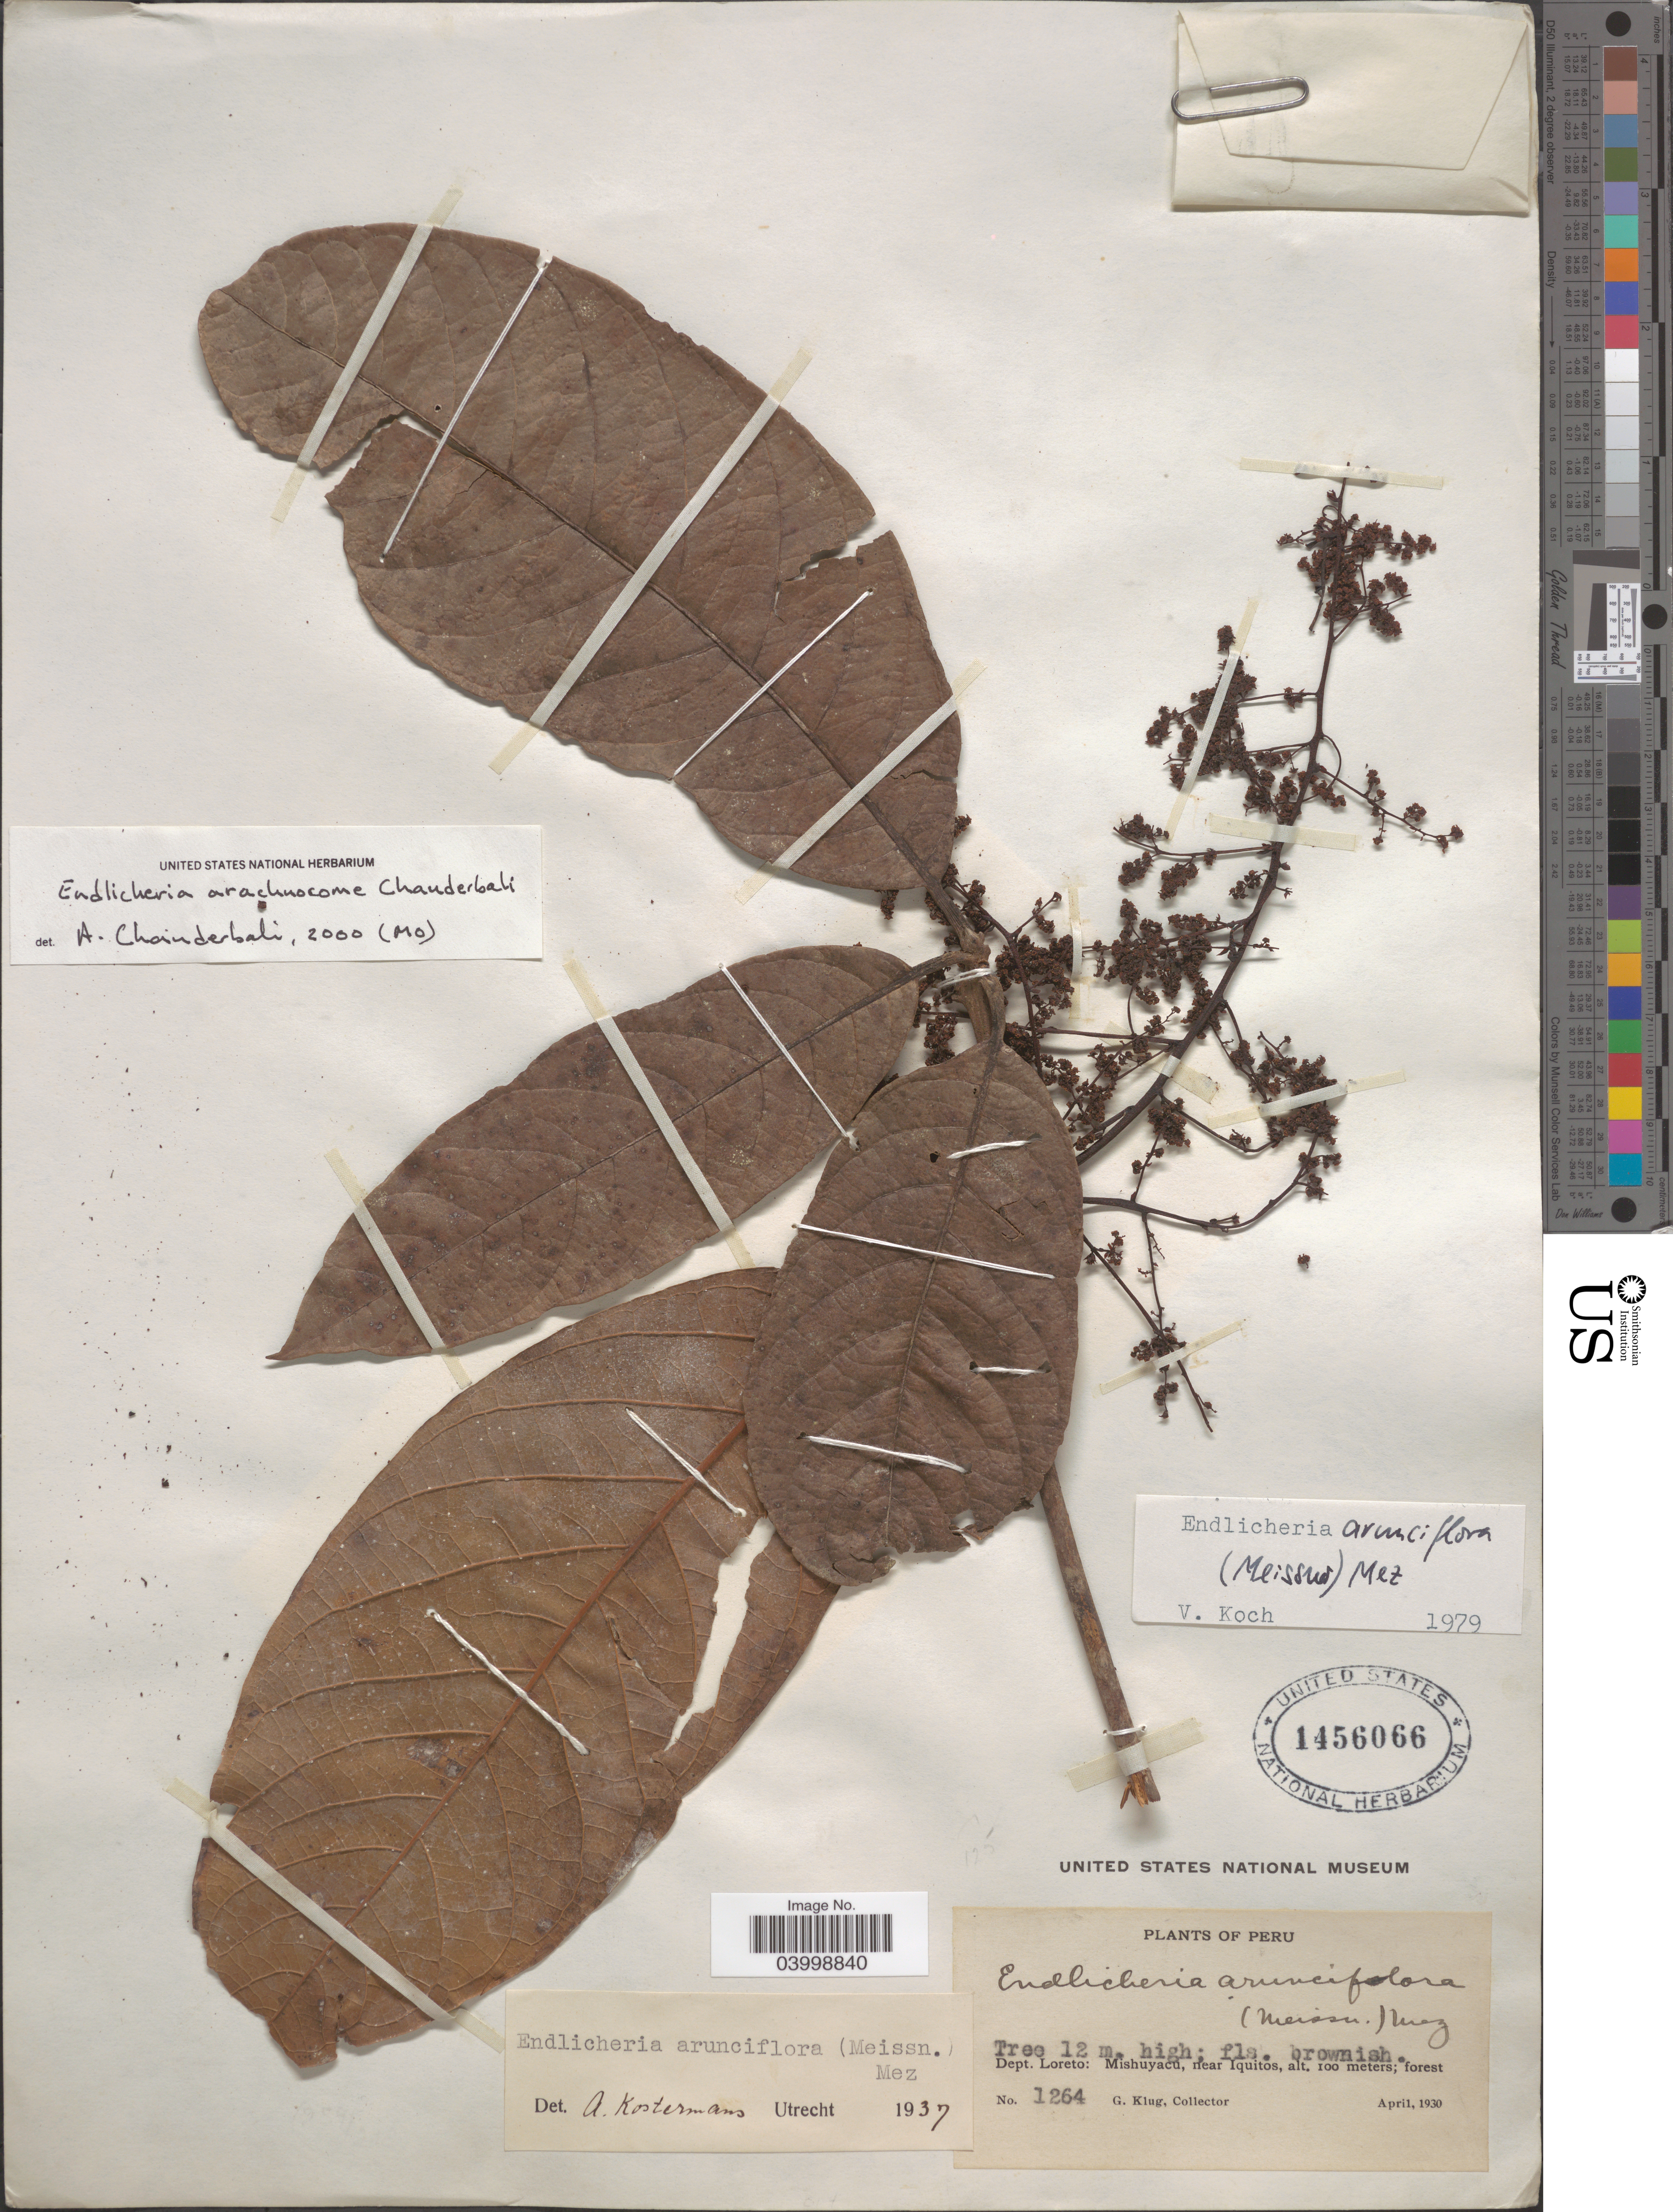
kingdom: Plantae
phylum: Tracheophyta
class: Magnoliopsida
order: Laurales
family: Lauraceae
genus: Endlicheria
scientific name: Endlicheria arachnocome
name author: Chanderb.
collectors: G. Klug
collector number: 1264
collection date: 1930-04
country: Peru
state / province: Loreto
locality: Dept. Loreto: Mishuyacu, near Iquitos.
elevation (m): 100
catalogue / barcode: US 1456066